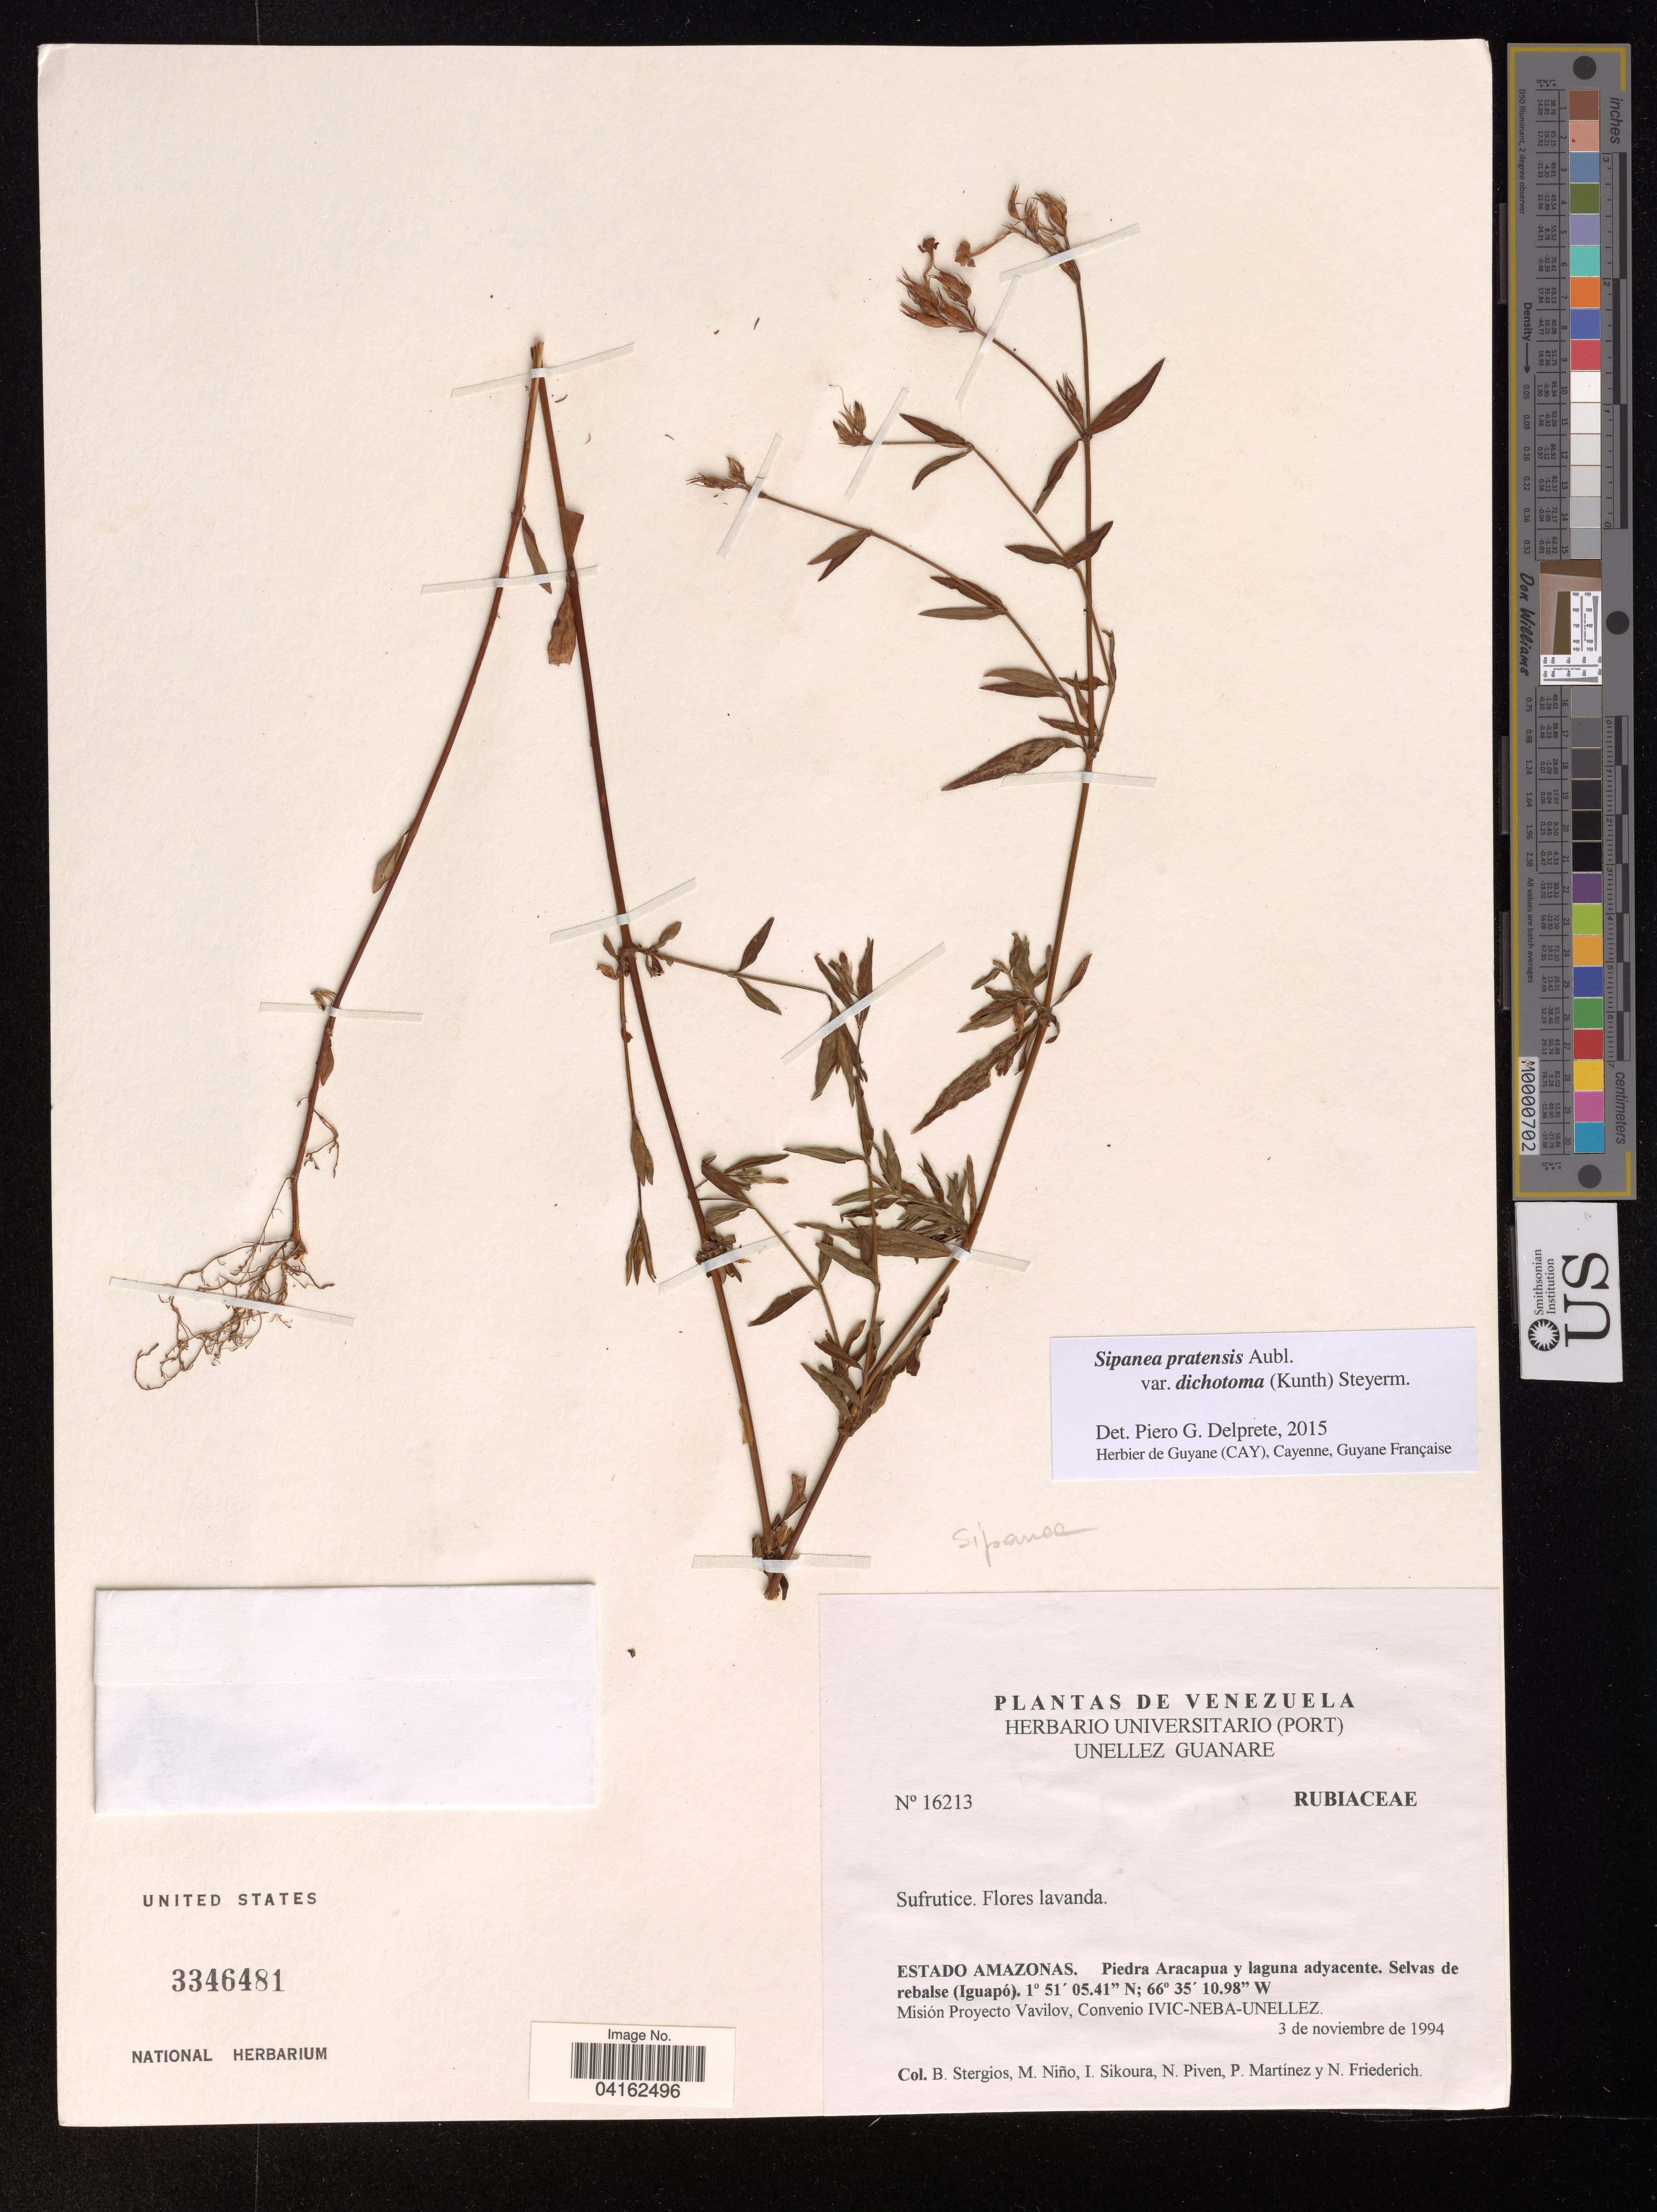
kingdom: Plantae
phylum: Tracheophyta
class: Magnoliopsida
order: Gentianales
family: Rubiaceae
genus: Sipanea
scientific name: Sipanea pratensis var. dichotoma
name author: (Kunth) Steyerm.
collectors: B. G. Stergios, I. Sikoura, N. Piven & et al.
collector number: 16213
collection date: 1994-11-03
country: Venezuela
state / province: Amazonas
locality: Piedra Aracapua y laguna adyacente. Selvas de rebalse (Iguapó).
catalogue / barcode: US 3346481